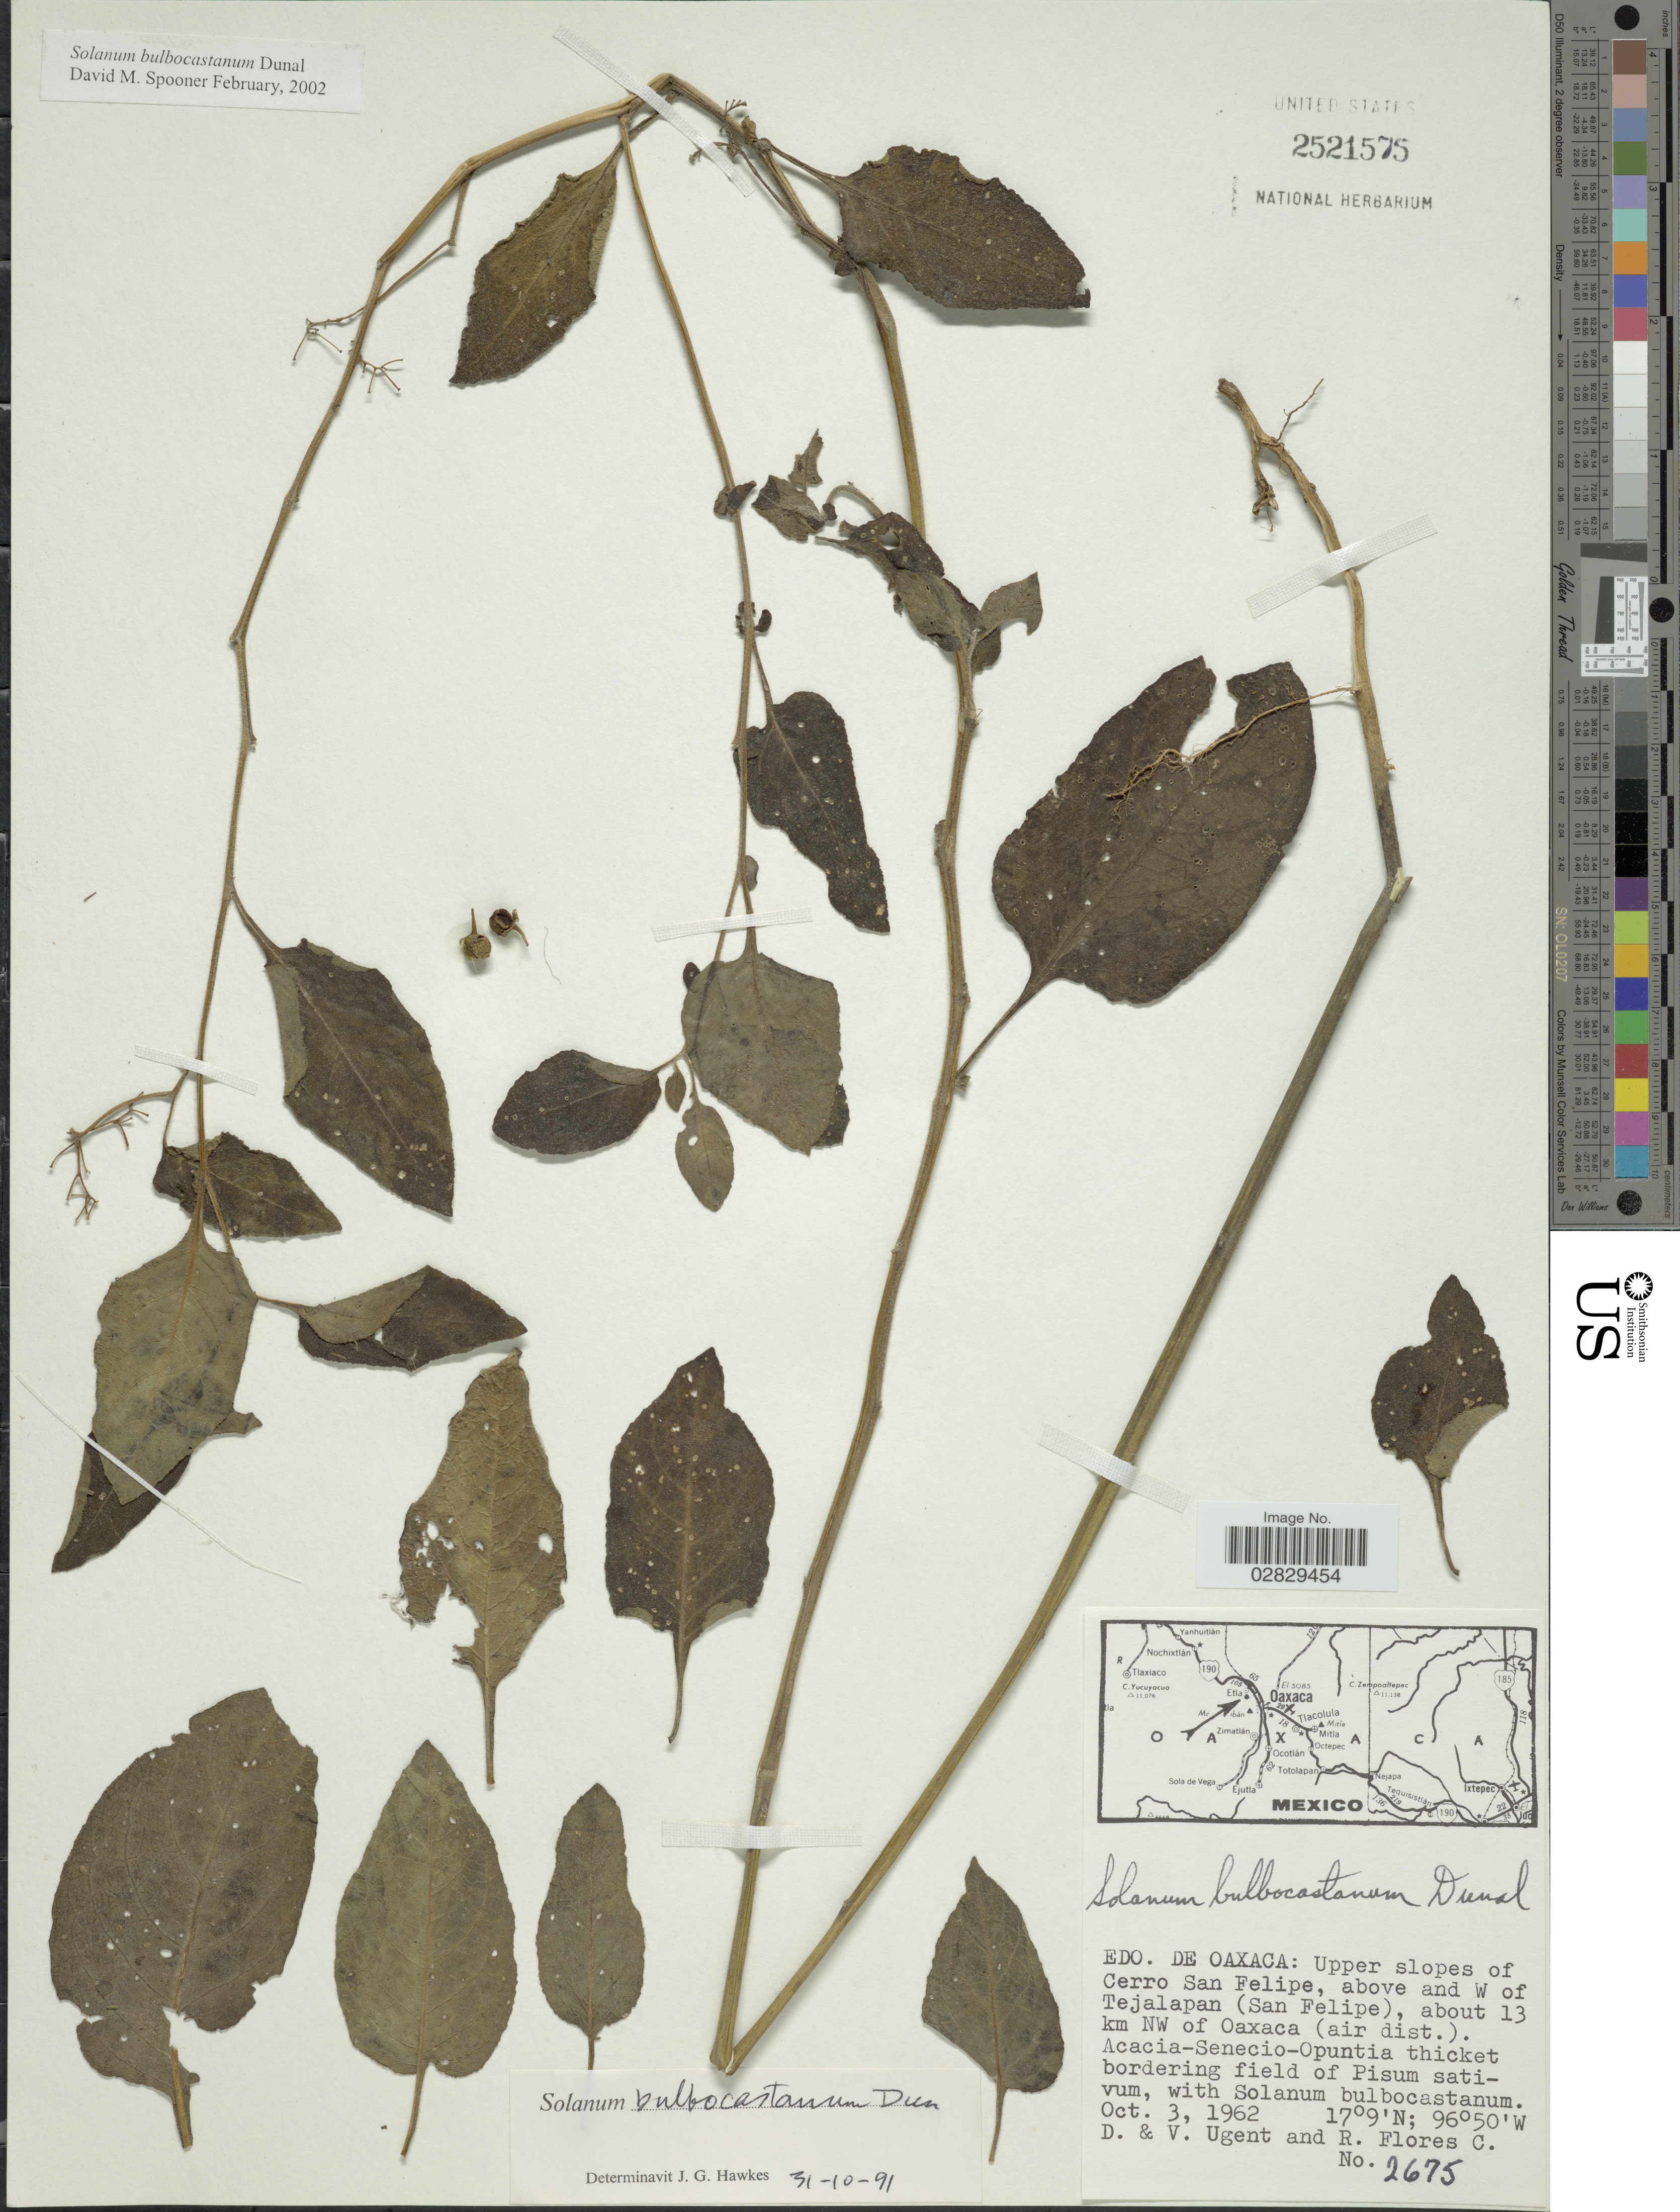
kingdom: Plantae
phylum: Tracheophyta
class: Magnoliopsida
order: Solanales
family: Solanaceae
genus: Solanum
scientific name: Solanum bulbocastanum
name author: Dunal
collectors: D. Ugent, V. Ugent & R. Flores-C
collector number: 2675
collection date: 1962-10-03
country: Mexico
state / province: Oaxaca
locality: Upper slopes of Cerro San Felipe, above and W of Tejalapan (San Felipe), about 13 km NW of Oaxaca (air dist.).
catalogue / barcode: US 2521575